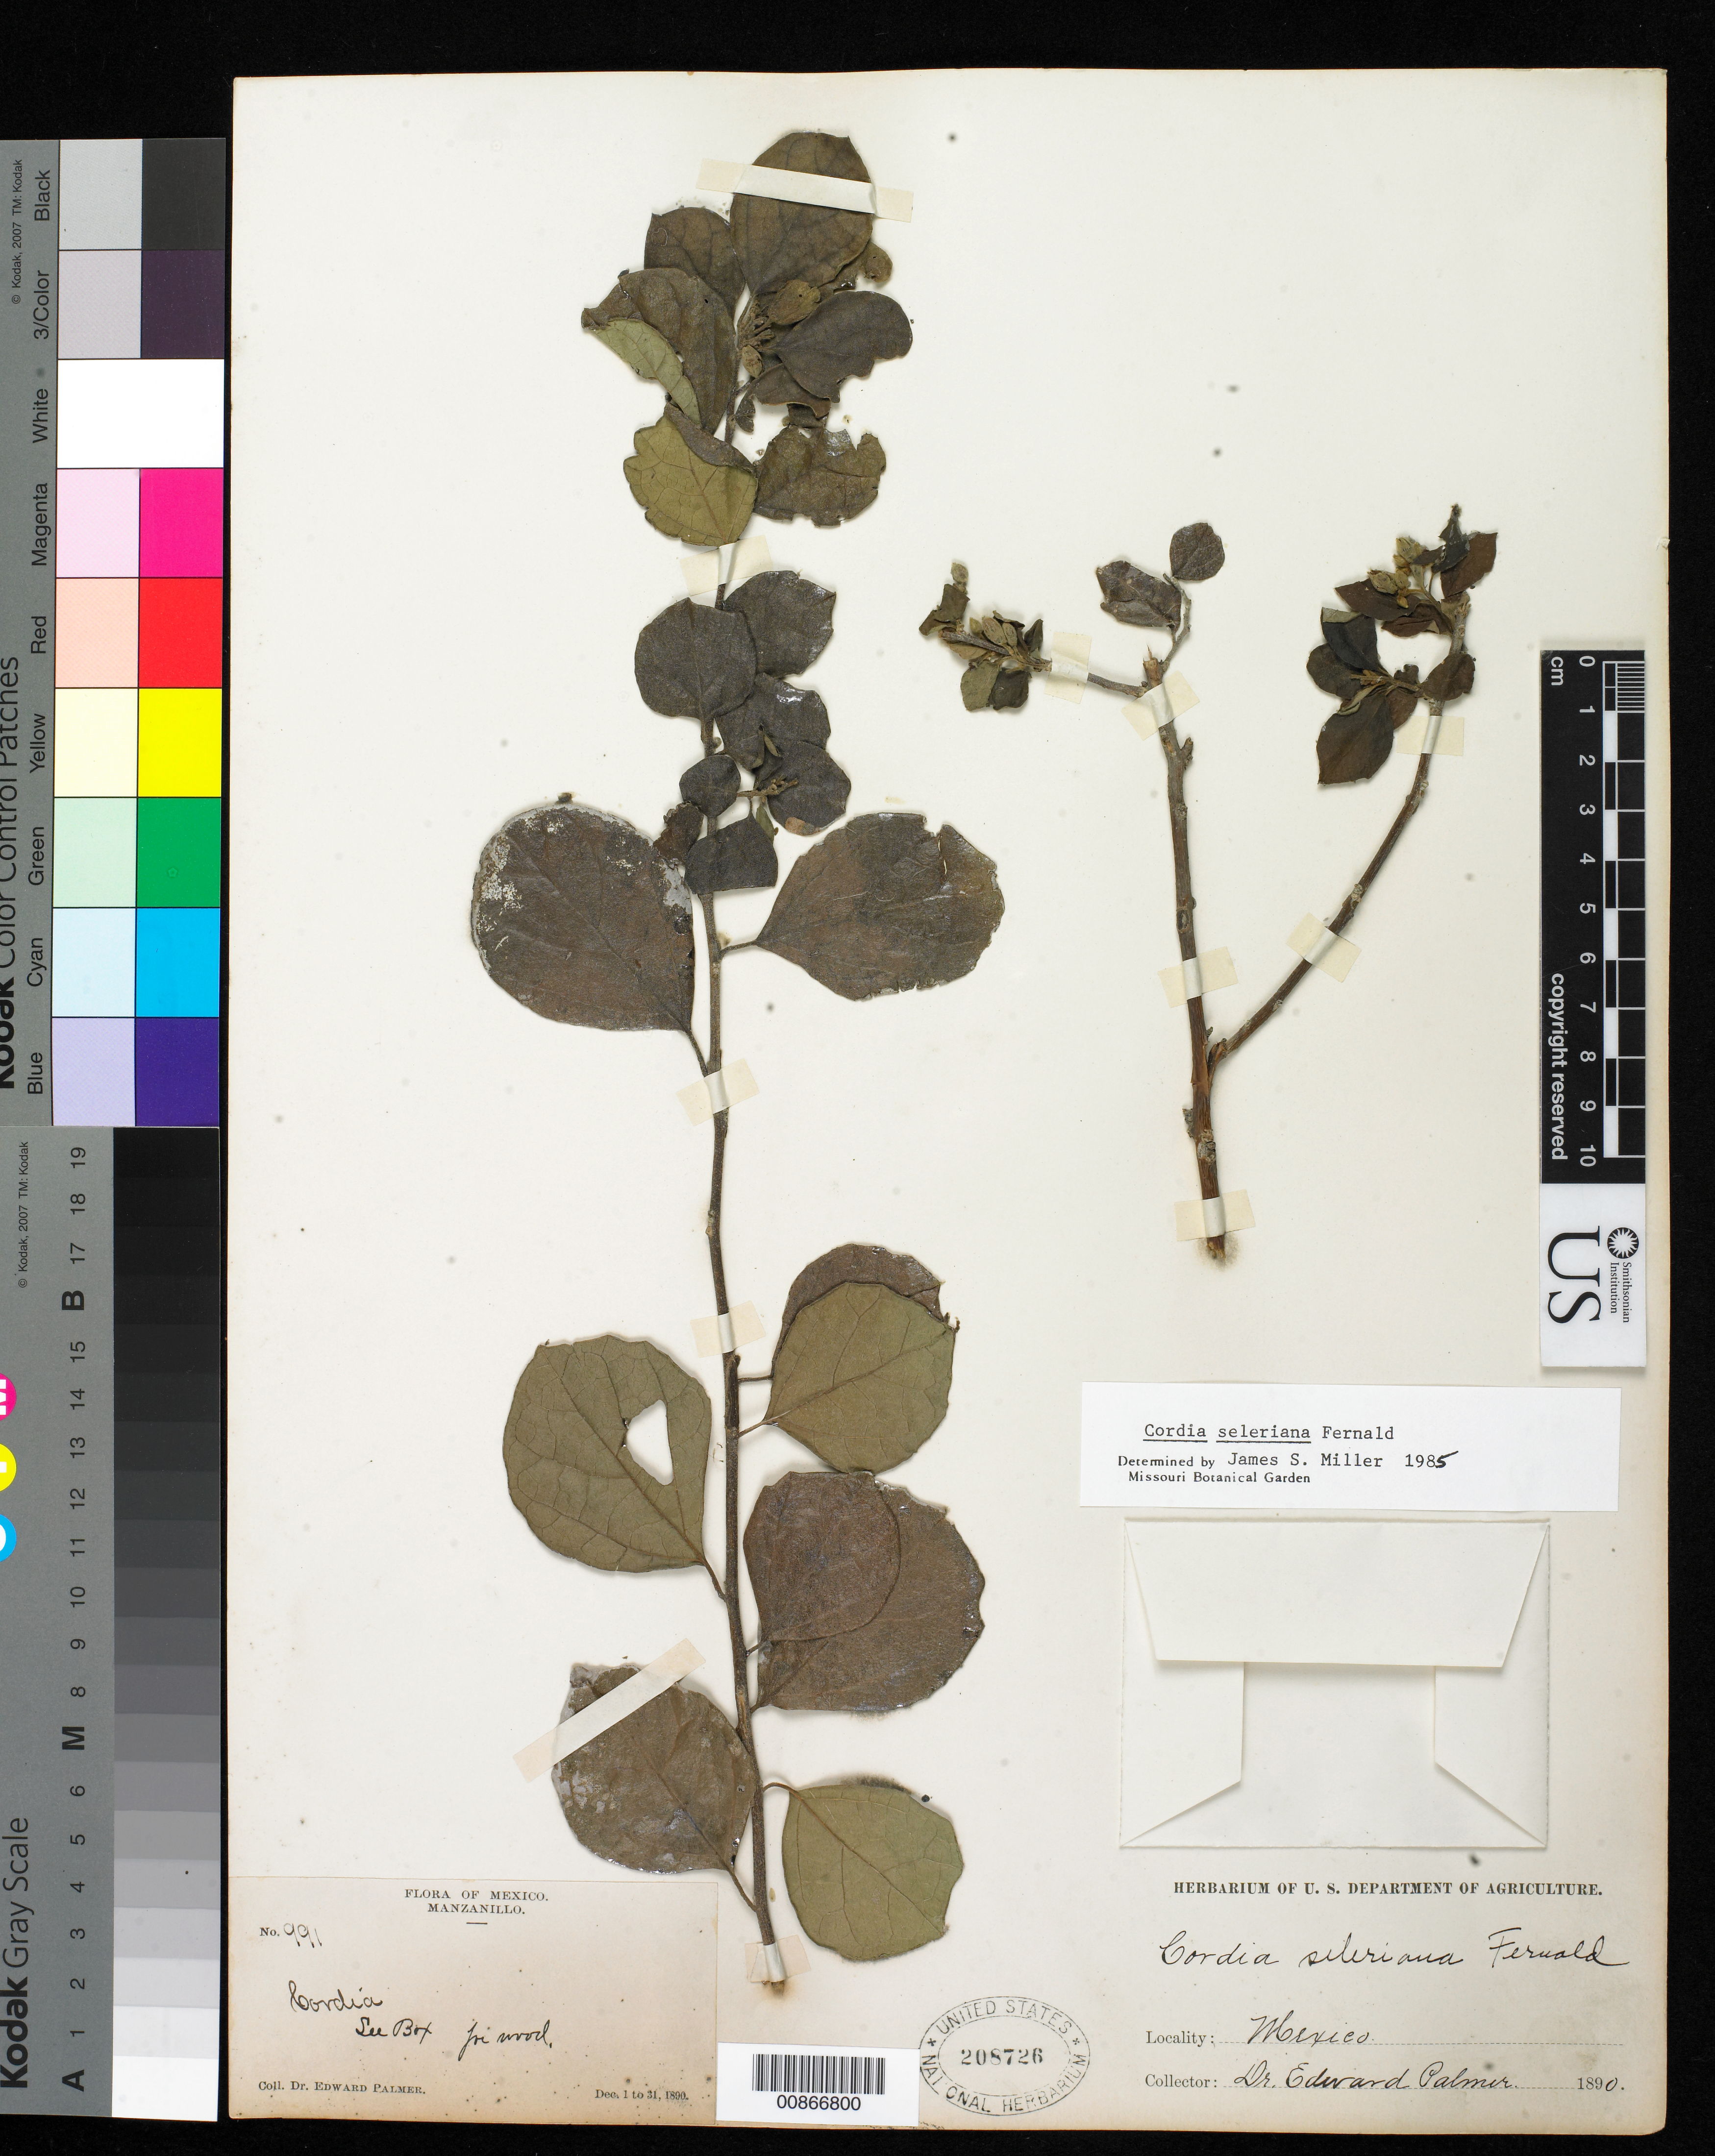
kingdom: Plantae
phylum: Tracheophyta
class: Magnoliopsida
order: Boraginales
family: Cordiaceae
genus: Cordia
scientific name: Cordia seleriana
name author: Fernald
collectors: E. Palmer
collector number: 991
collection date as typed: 01 Dec 1890 to 31 Dec 1890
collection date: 1890-12-01/1890-12-31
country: Mexico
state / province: Colima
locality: Manzanillo, Colima.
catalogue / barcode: US 208726